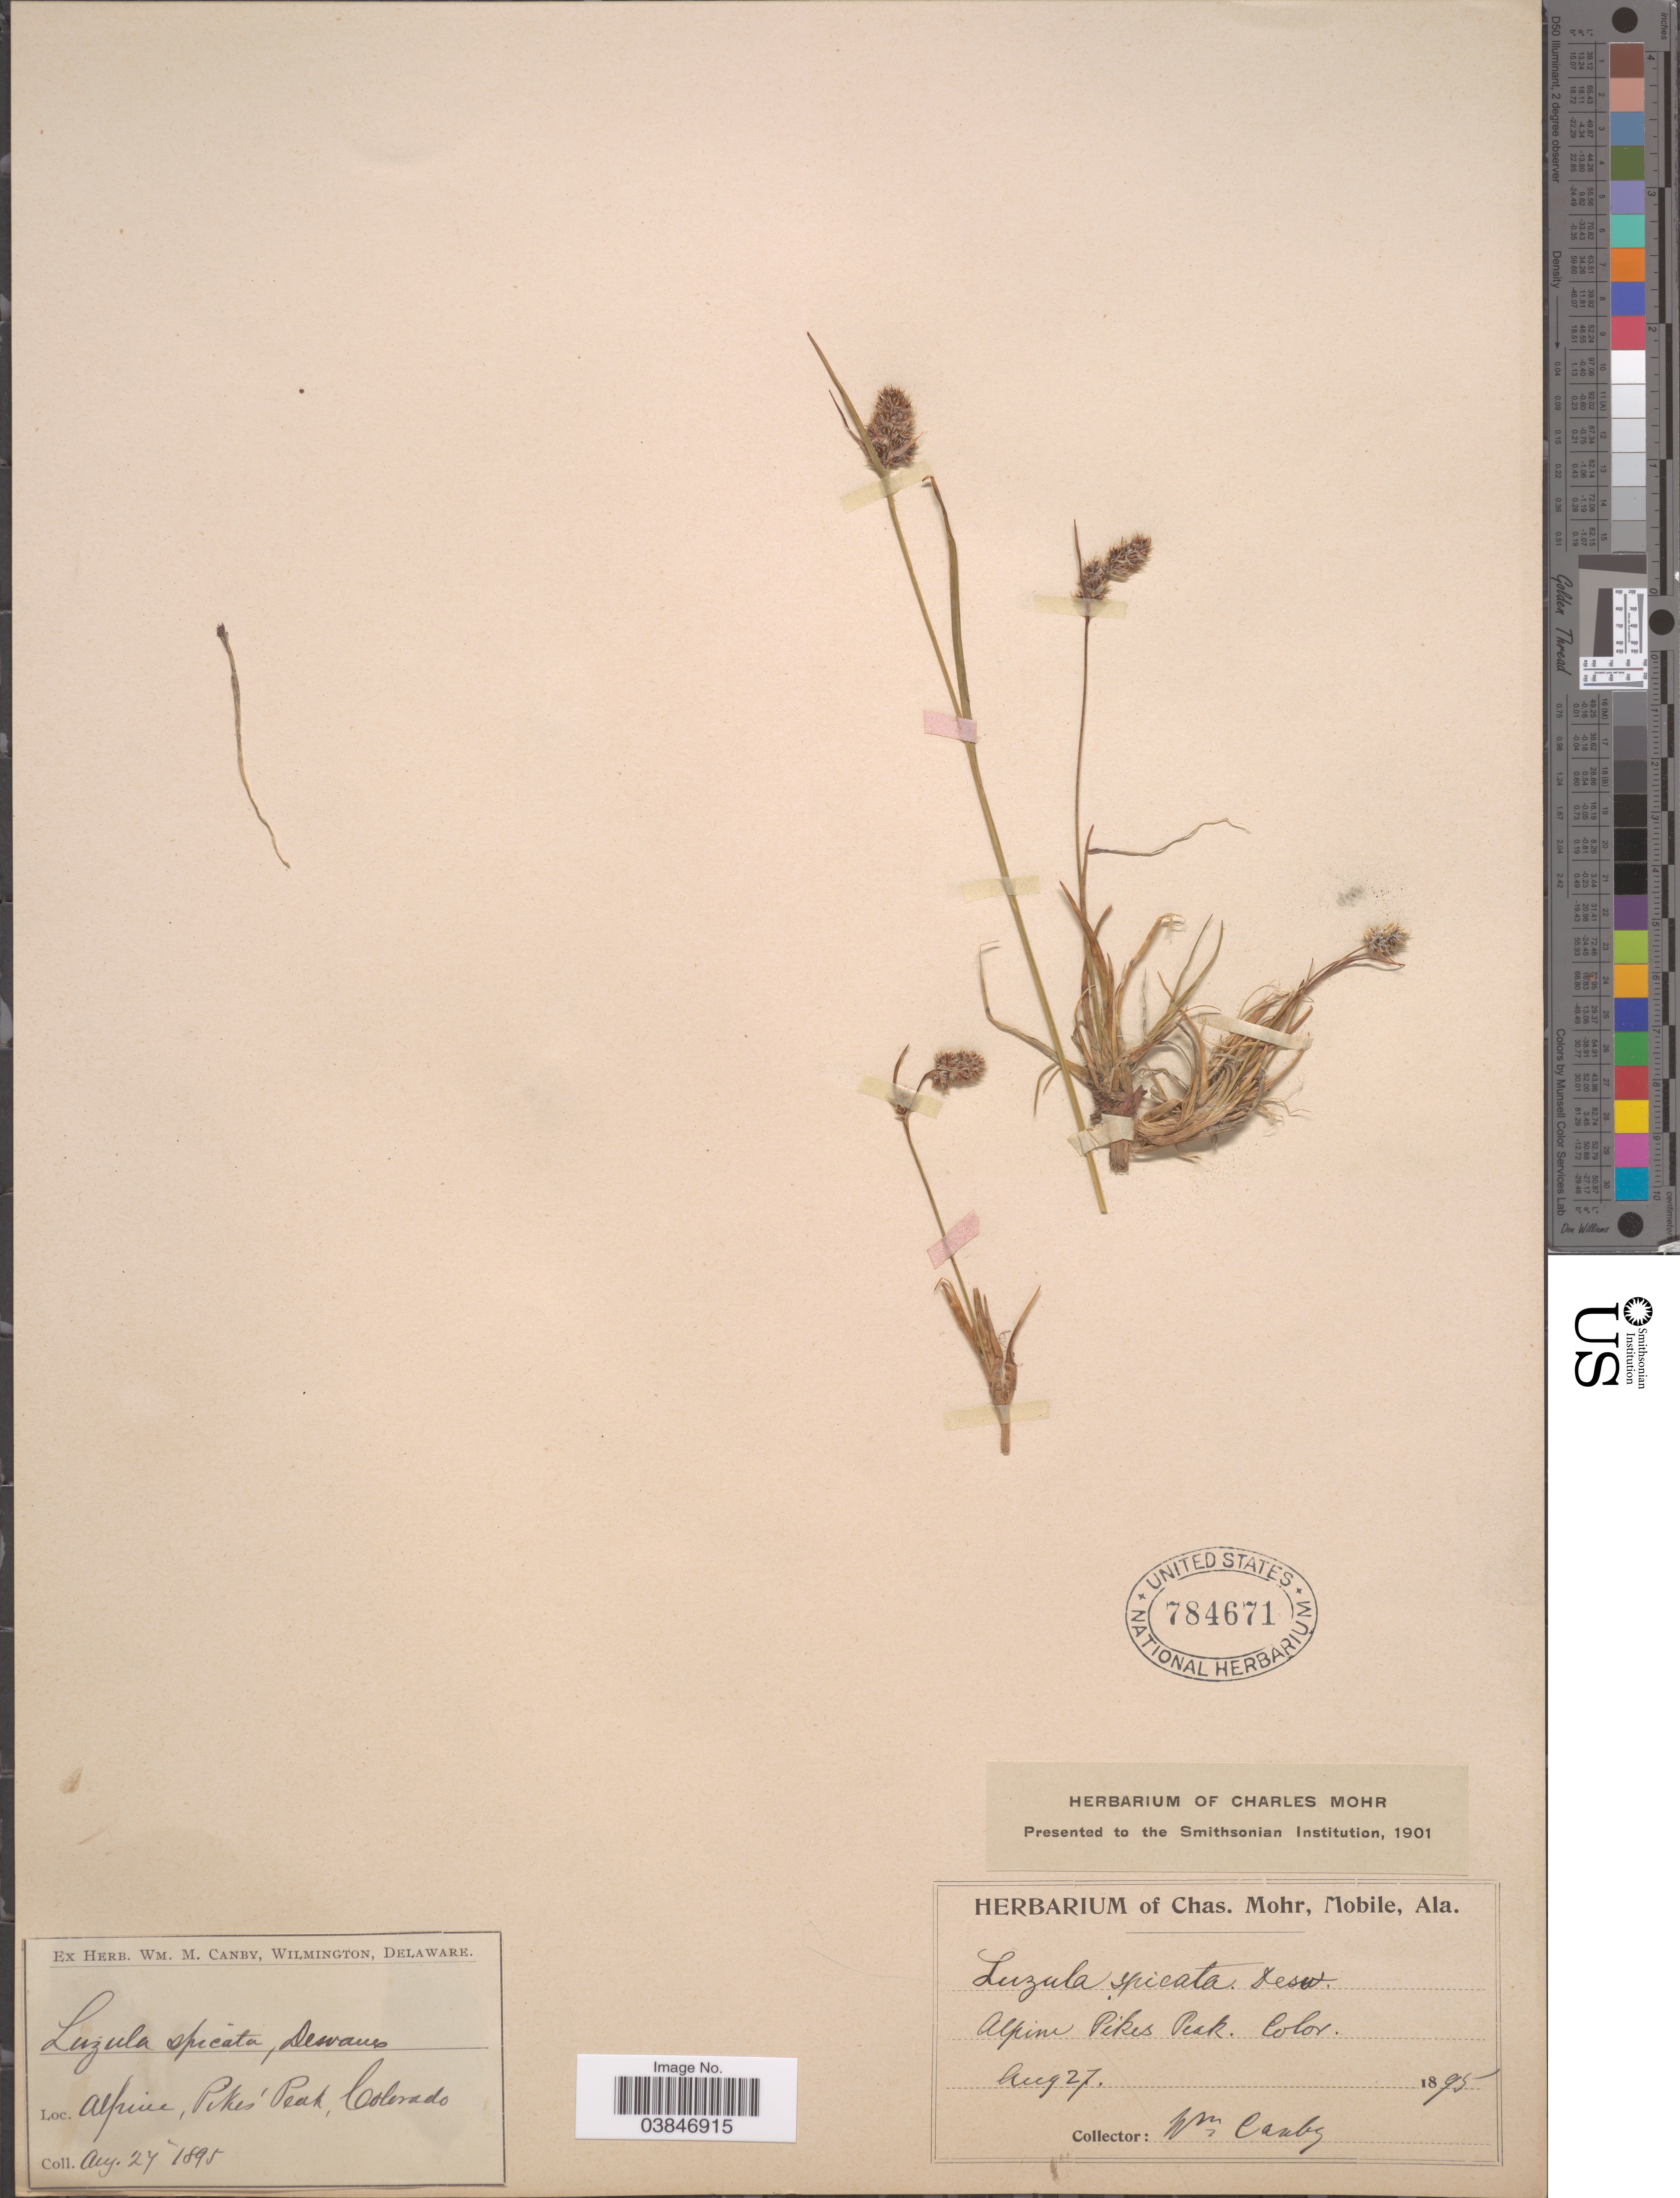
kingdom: Plantae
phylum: Tracheophyta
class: Liliopsida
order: Poales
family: Juncaceae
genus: Luzula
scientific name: Luzula spicata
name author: (L.) DC.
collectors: W. M. Canby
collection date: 1895-08-27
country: United States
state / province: Colorado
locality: Alpine, Pikes Peak.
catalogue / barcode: US 784671